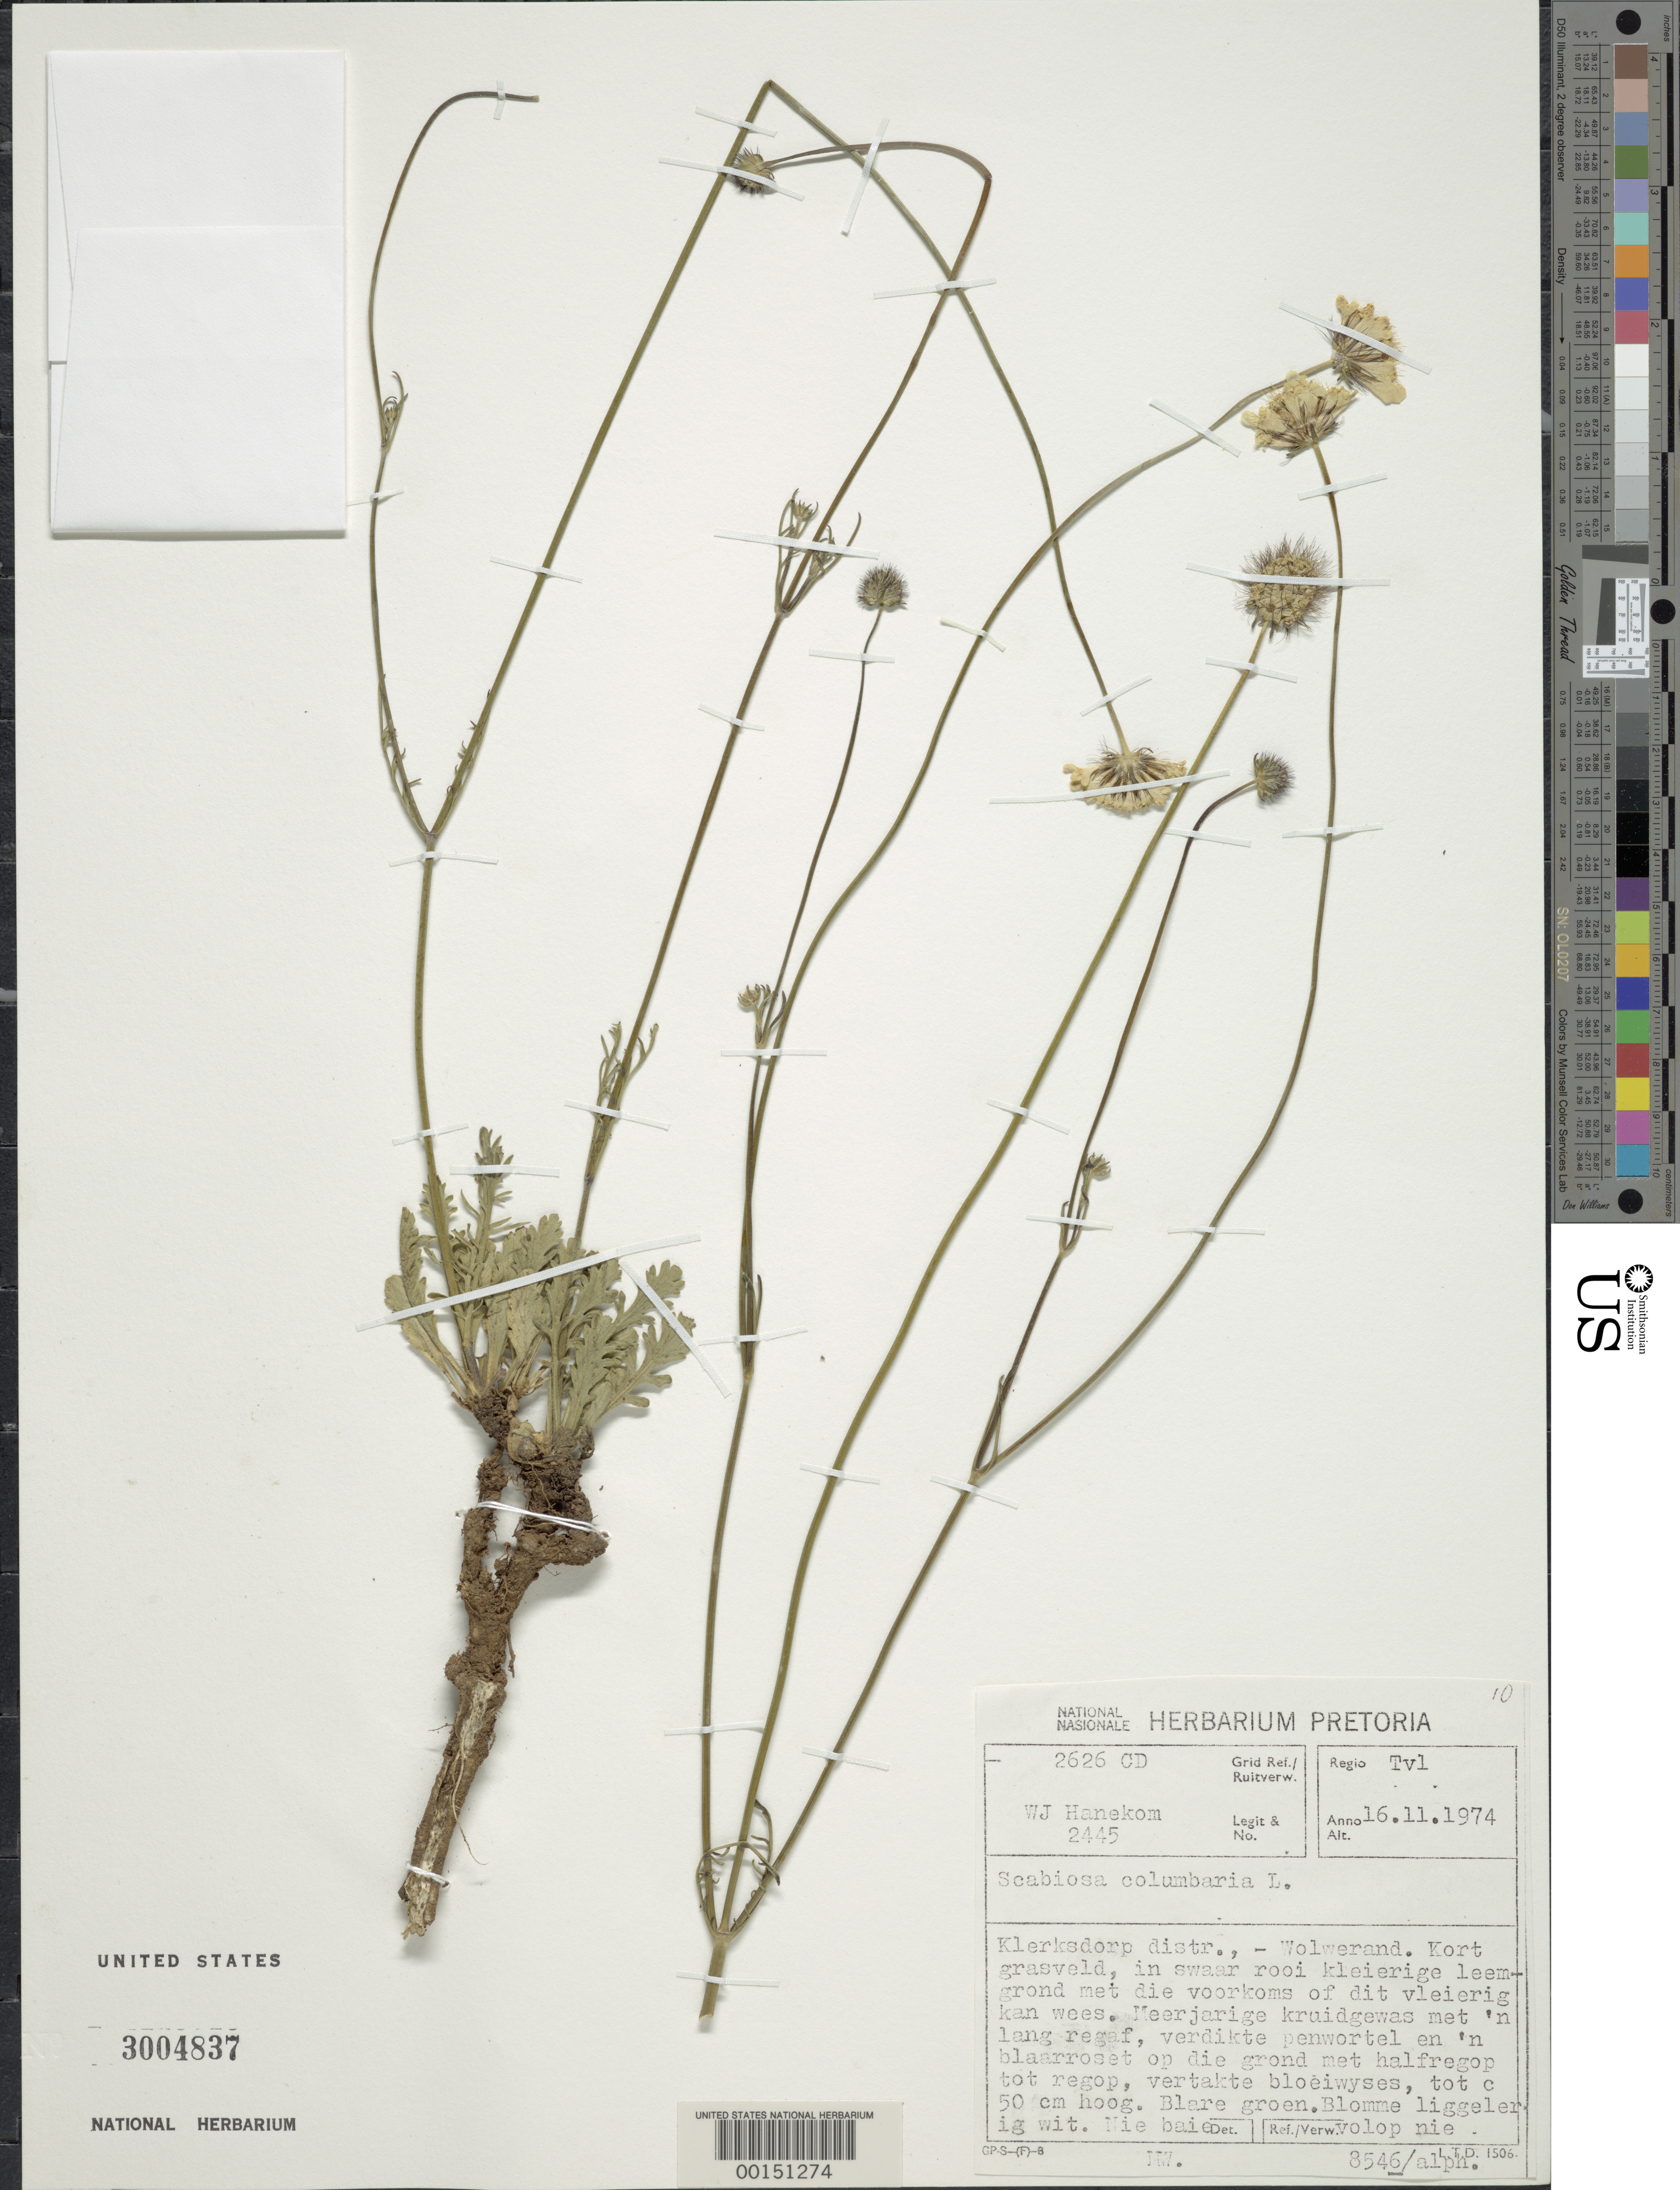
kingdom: Plantae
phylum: Tracheophyta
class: Magnoliopsida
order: Dipsacales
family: Caprifoliaceae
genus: Scabiosa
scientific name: Scabiosa columbaria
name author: L.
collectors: W. Hanekom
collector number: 2626 CD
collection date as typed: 16 Nov 1974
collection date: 1974-11-16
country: South Africa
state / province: North West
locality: Klerksdorp Dist. Wolwerand. Transvaal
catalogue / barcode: US 3004837